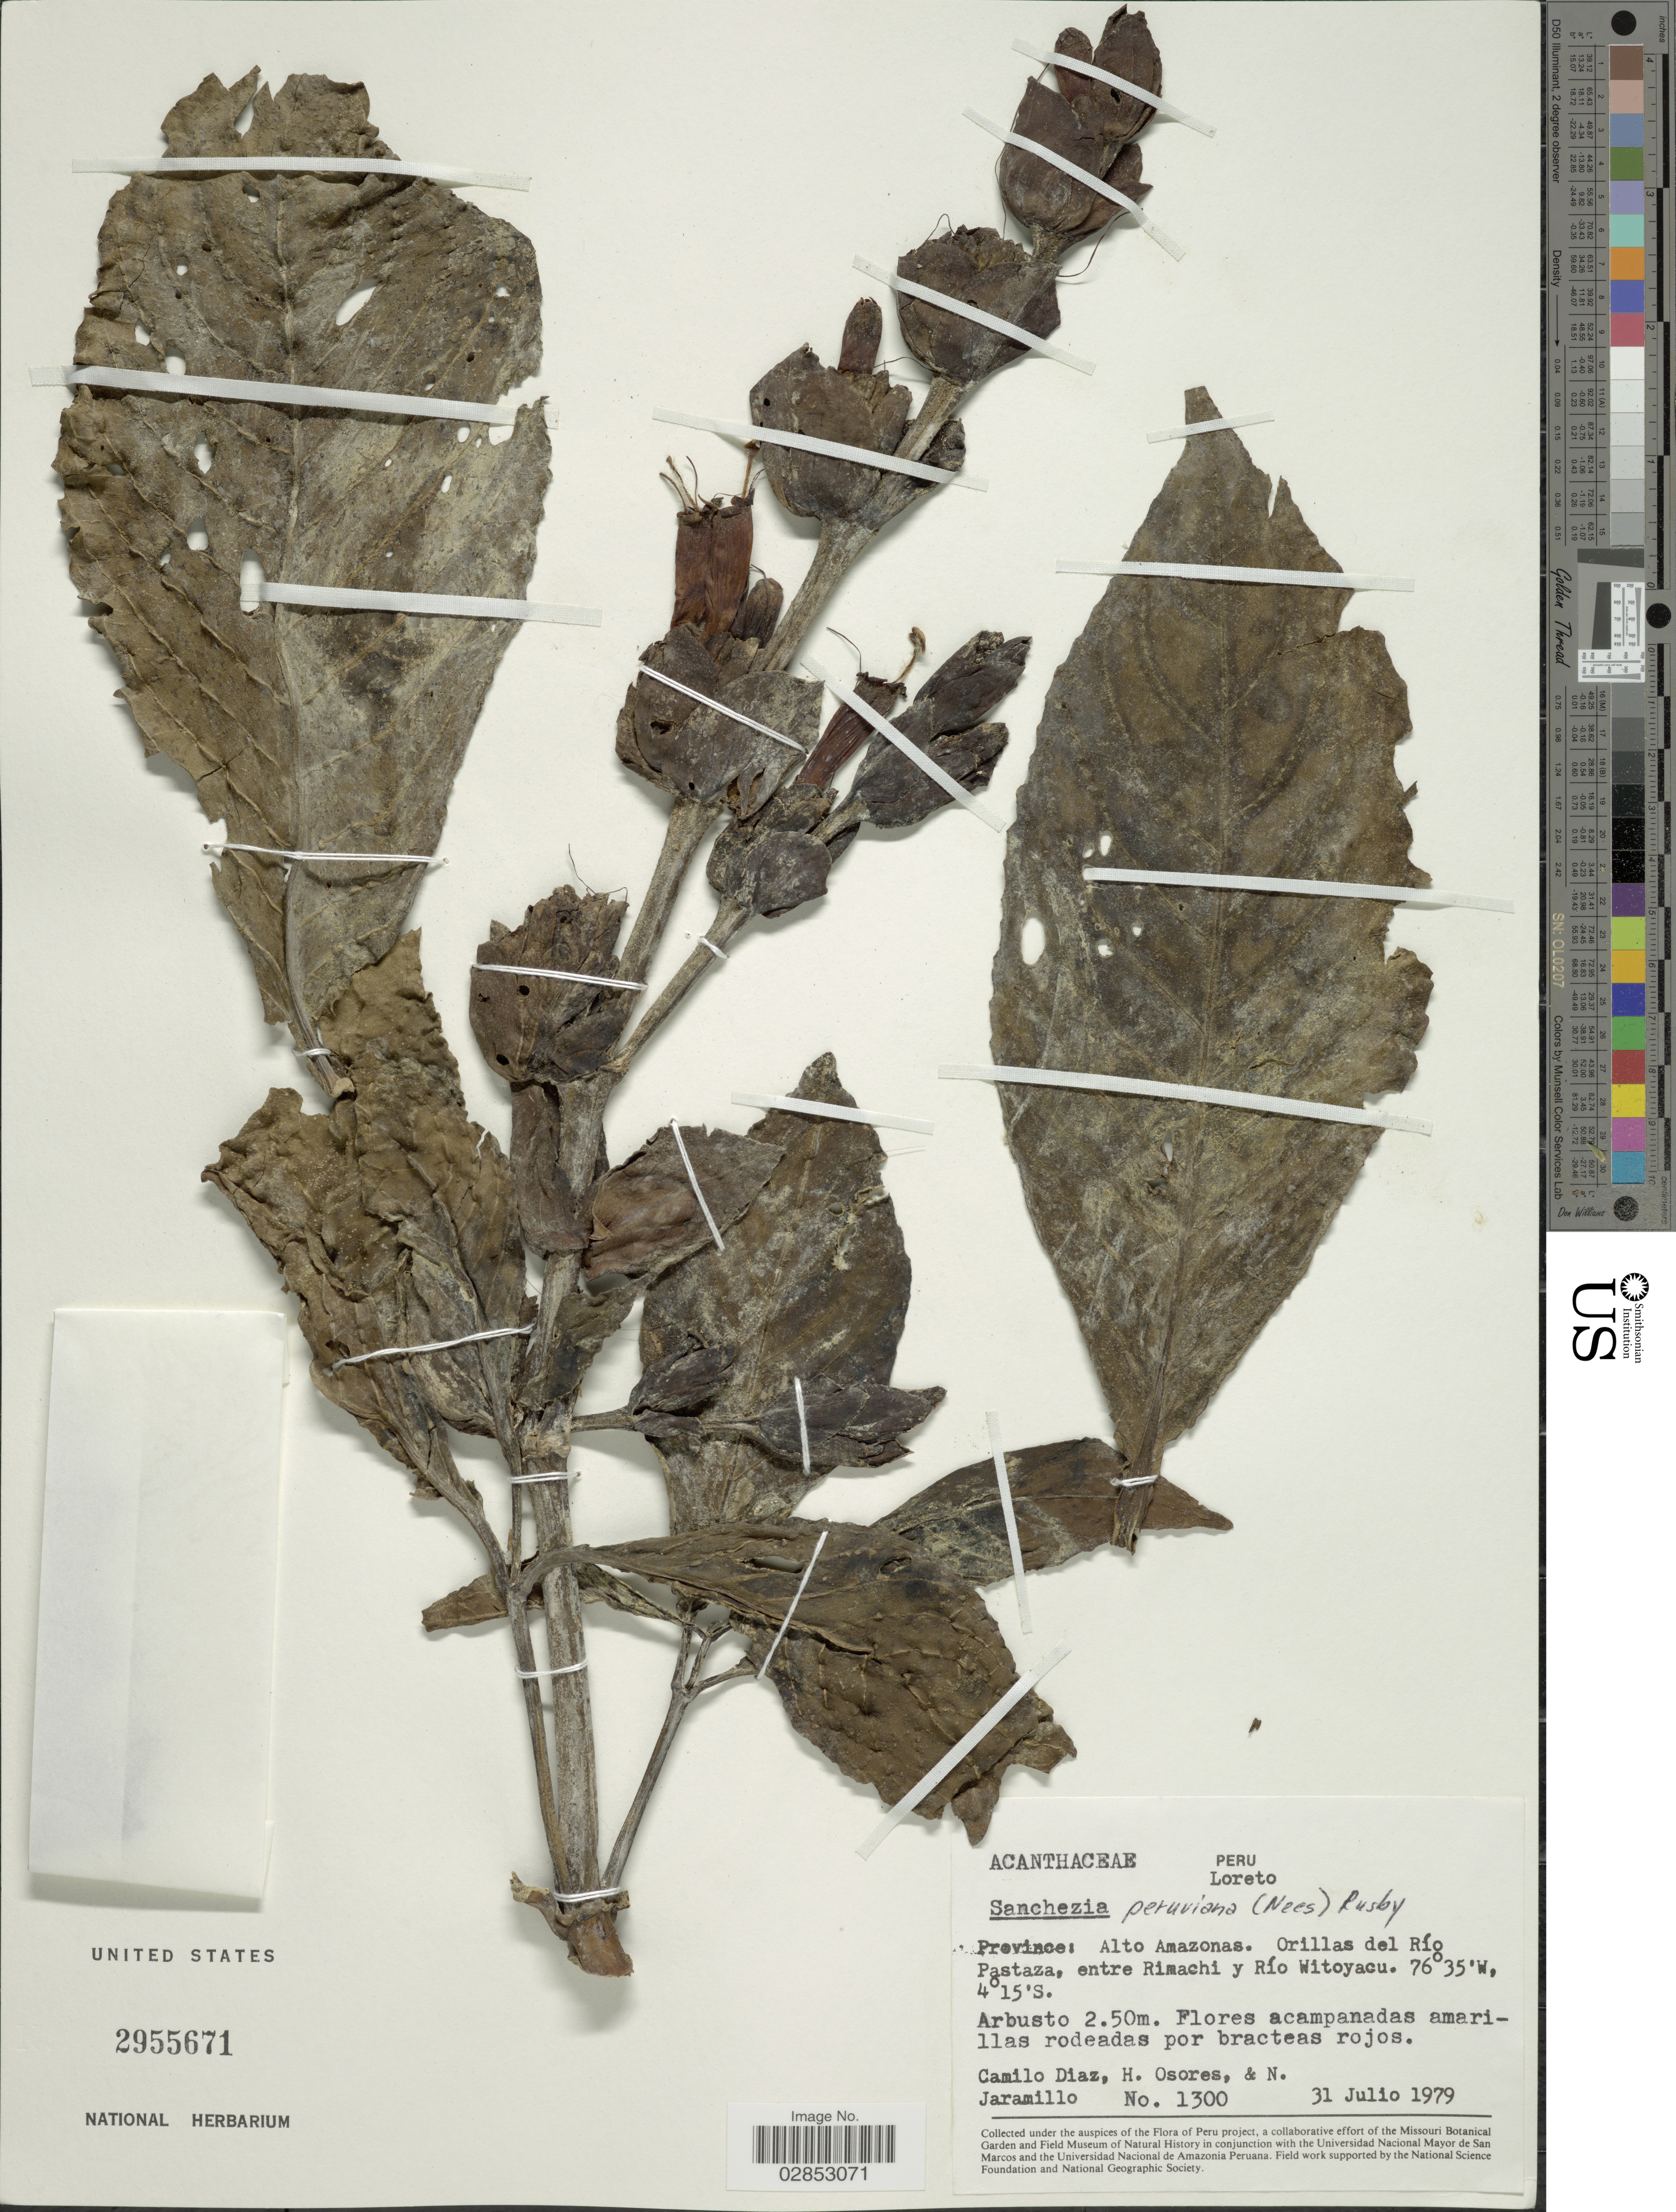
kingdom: Plantae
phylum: Tracheophyta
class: Magnoliopsida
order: Lamiales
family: Acanthaceae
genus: Sanchezia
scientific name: Sanchezia oblonga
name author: Ruiz & Pav.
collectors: C. Díaz, H. Osores & N. Jaramillo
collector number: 1300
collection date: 1979-07-31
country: Peru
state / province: Loreto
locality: Province: Alto Amazonas. Orillas del Río Pastaza, entre Rimachi y Río Witoyacu.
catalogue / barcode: US 2955671